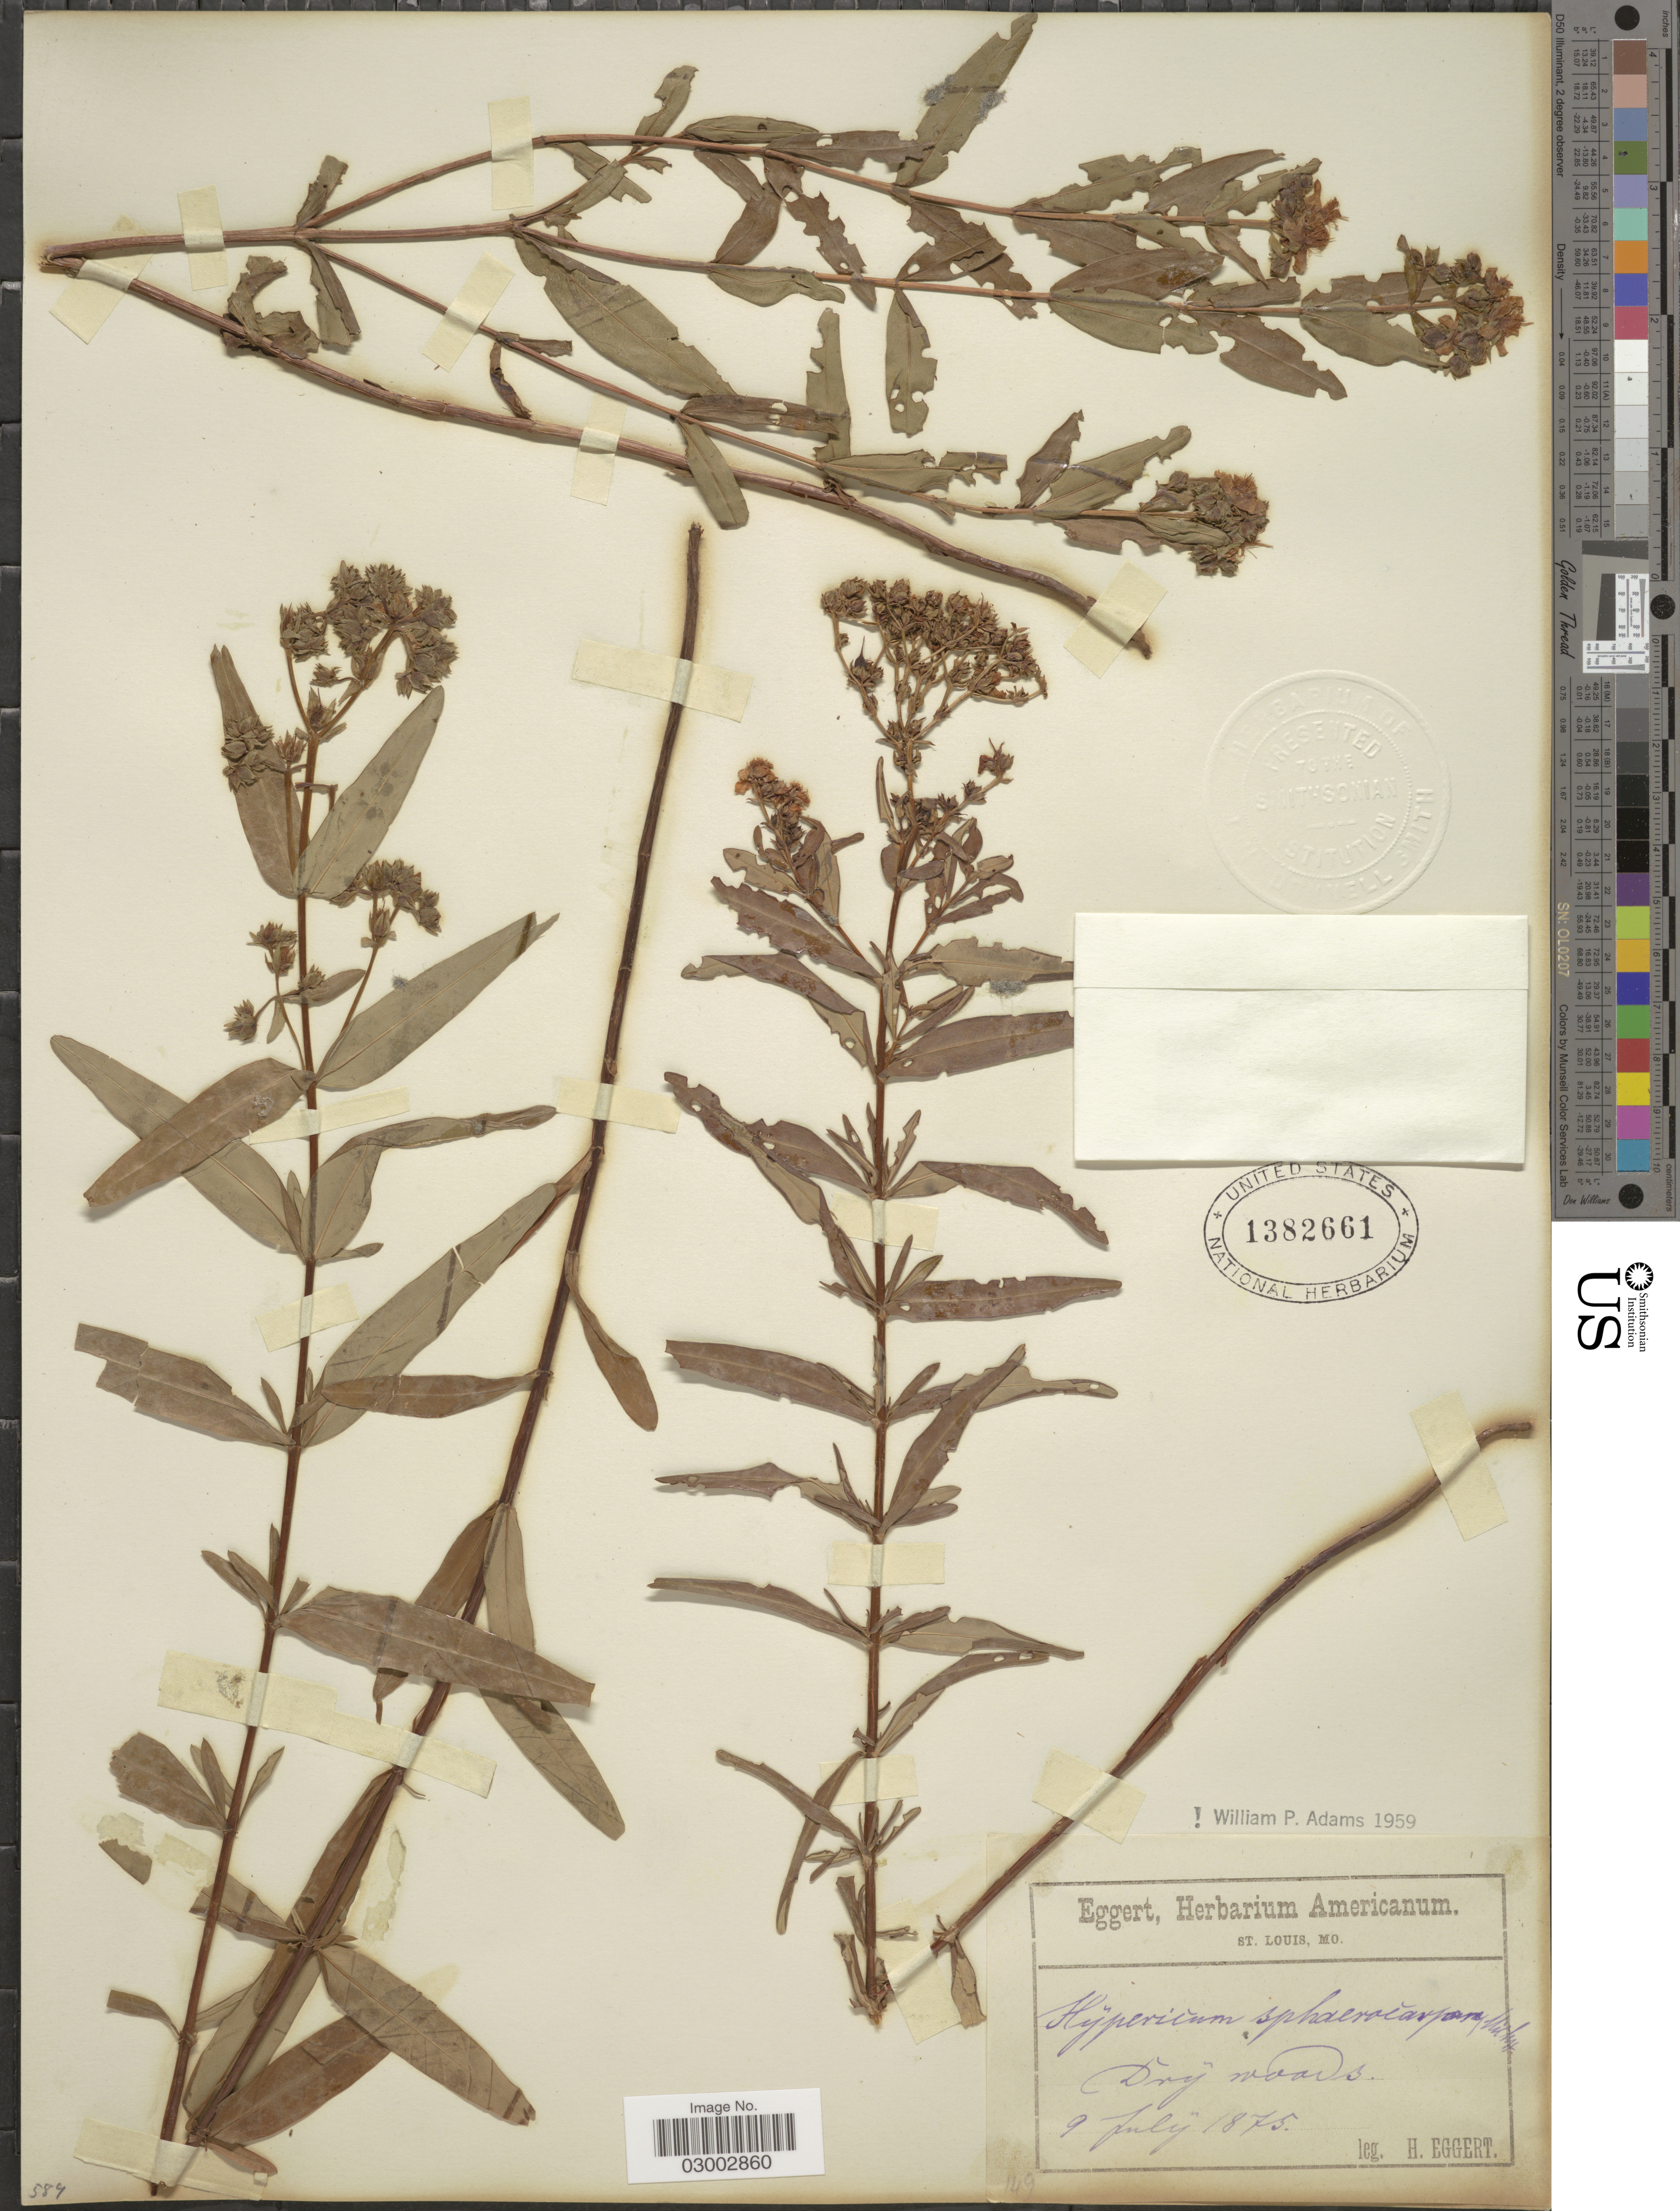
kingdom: Plantae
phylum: Tracheophyta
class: Magnoliopsida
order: Malpighiales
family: Hypericaceae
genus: Hypericum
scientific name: Hypericum sphaerocarpum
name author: Michx.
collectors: H. Eggert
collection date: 1875-07-09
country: United States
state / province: Missouri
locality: Dry woods.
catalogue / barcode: US 1382661